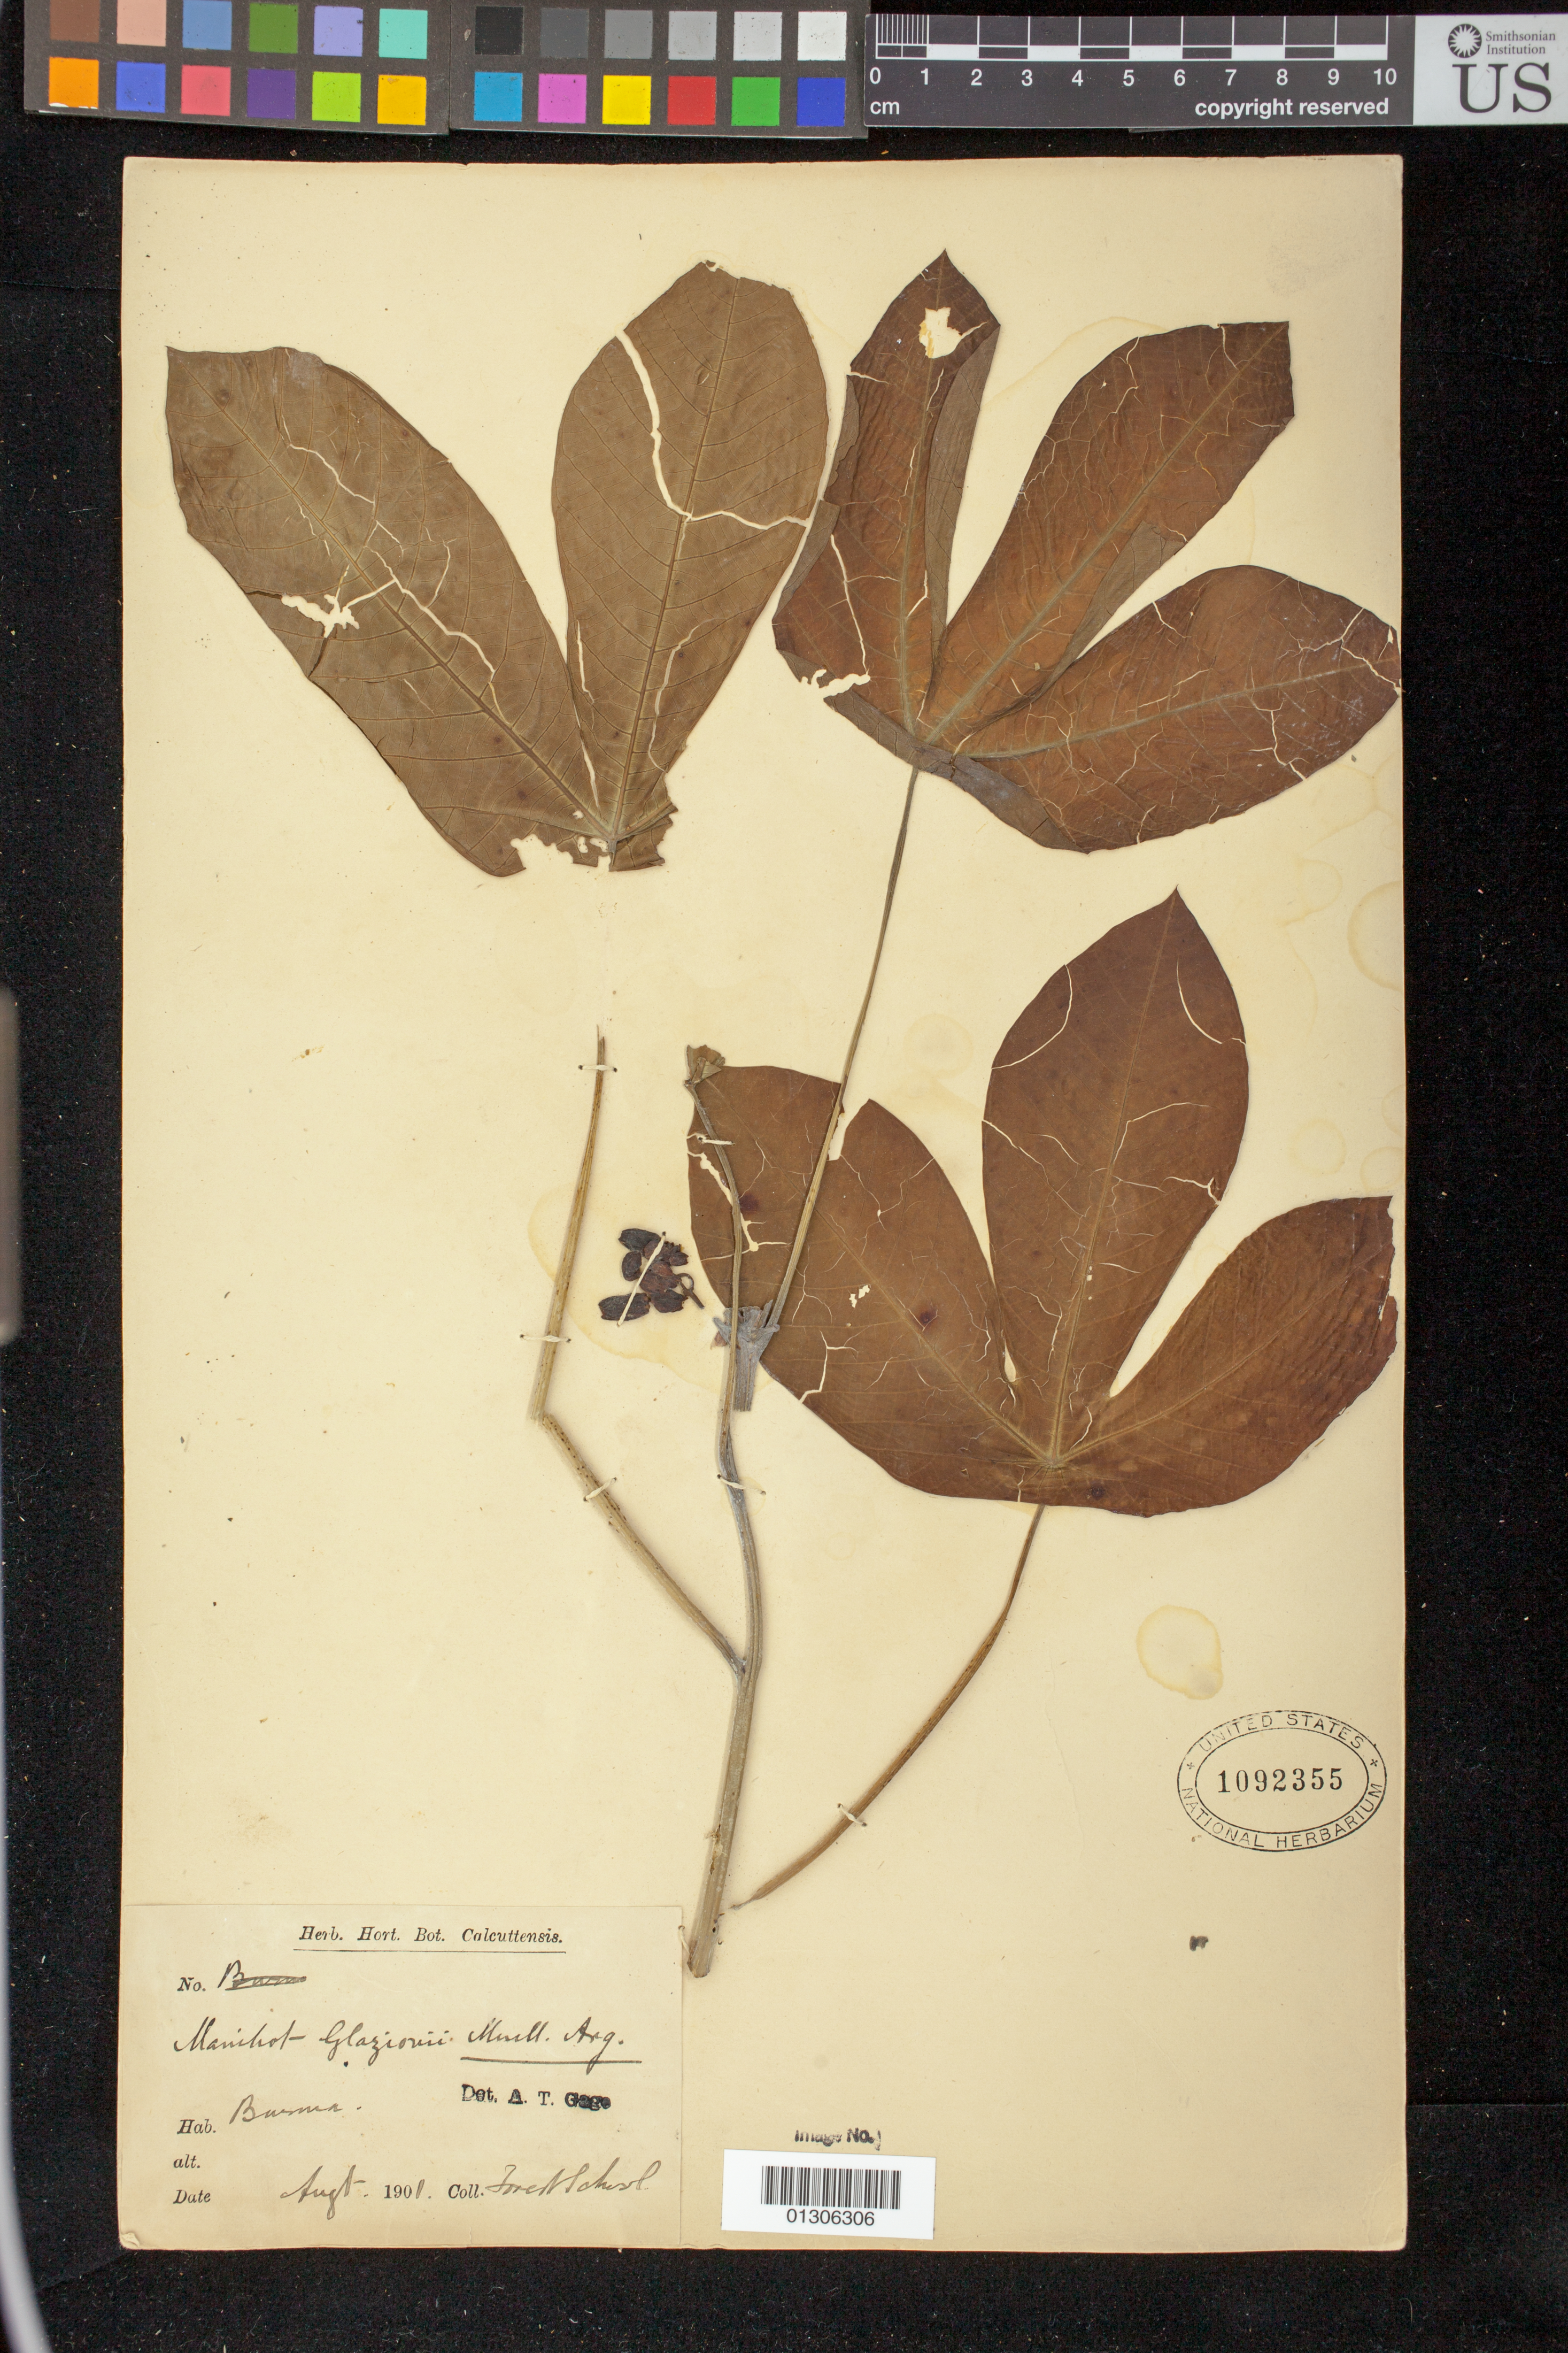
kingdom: Plantae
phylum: Tracheophyta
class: Magnoliopsida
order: Malpighiales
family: Euphorbiaceae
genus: Manihot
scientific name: Manihot glaziovii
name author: Müll. Arg.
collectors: J. Scherl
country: Myanmar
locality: Burma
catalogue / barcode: US 1092355